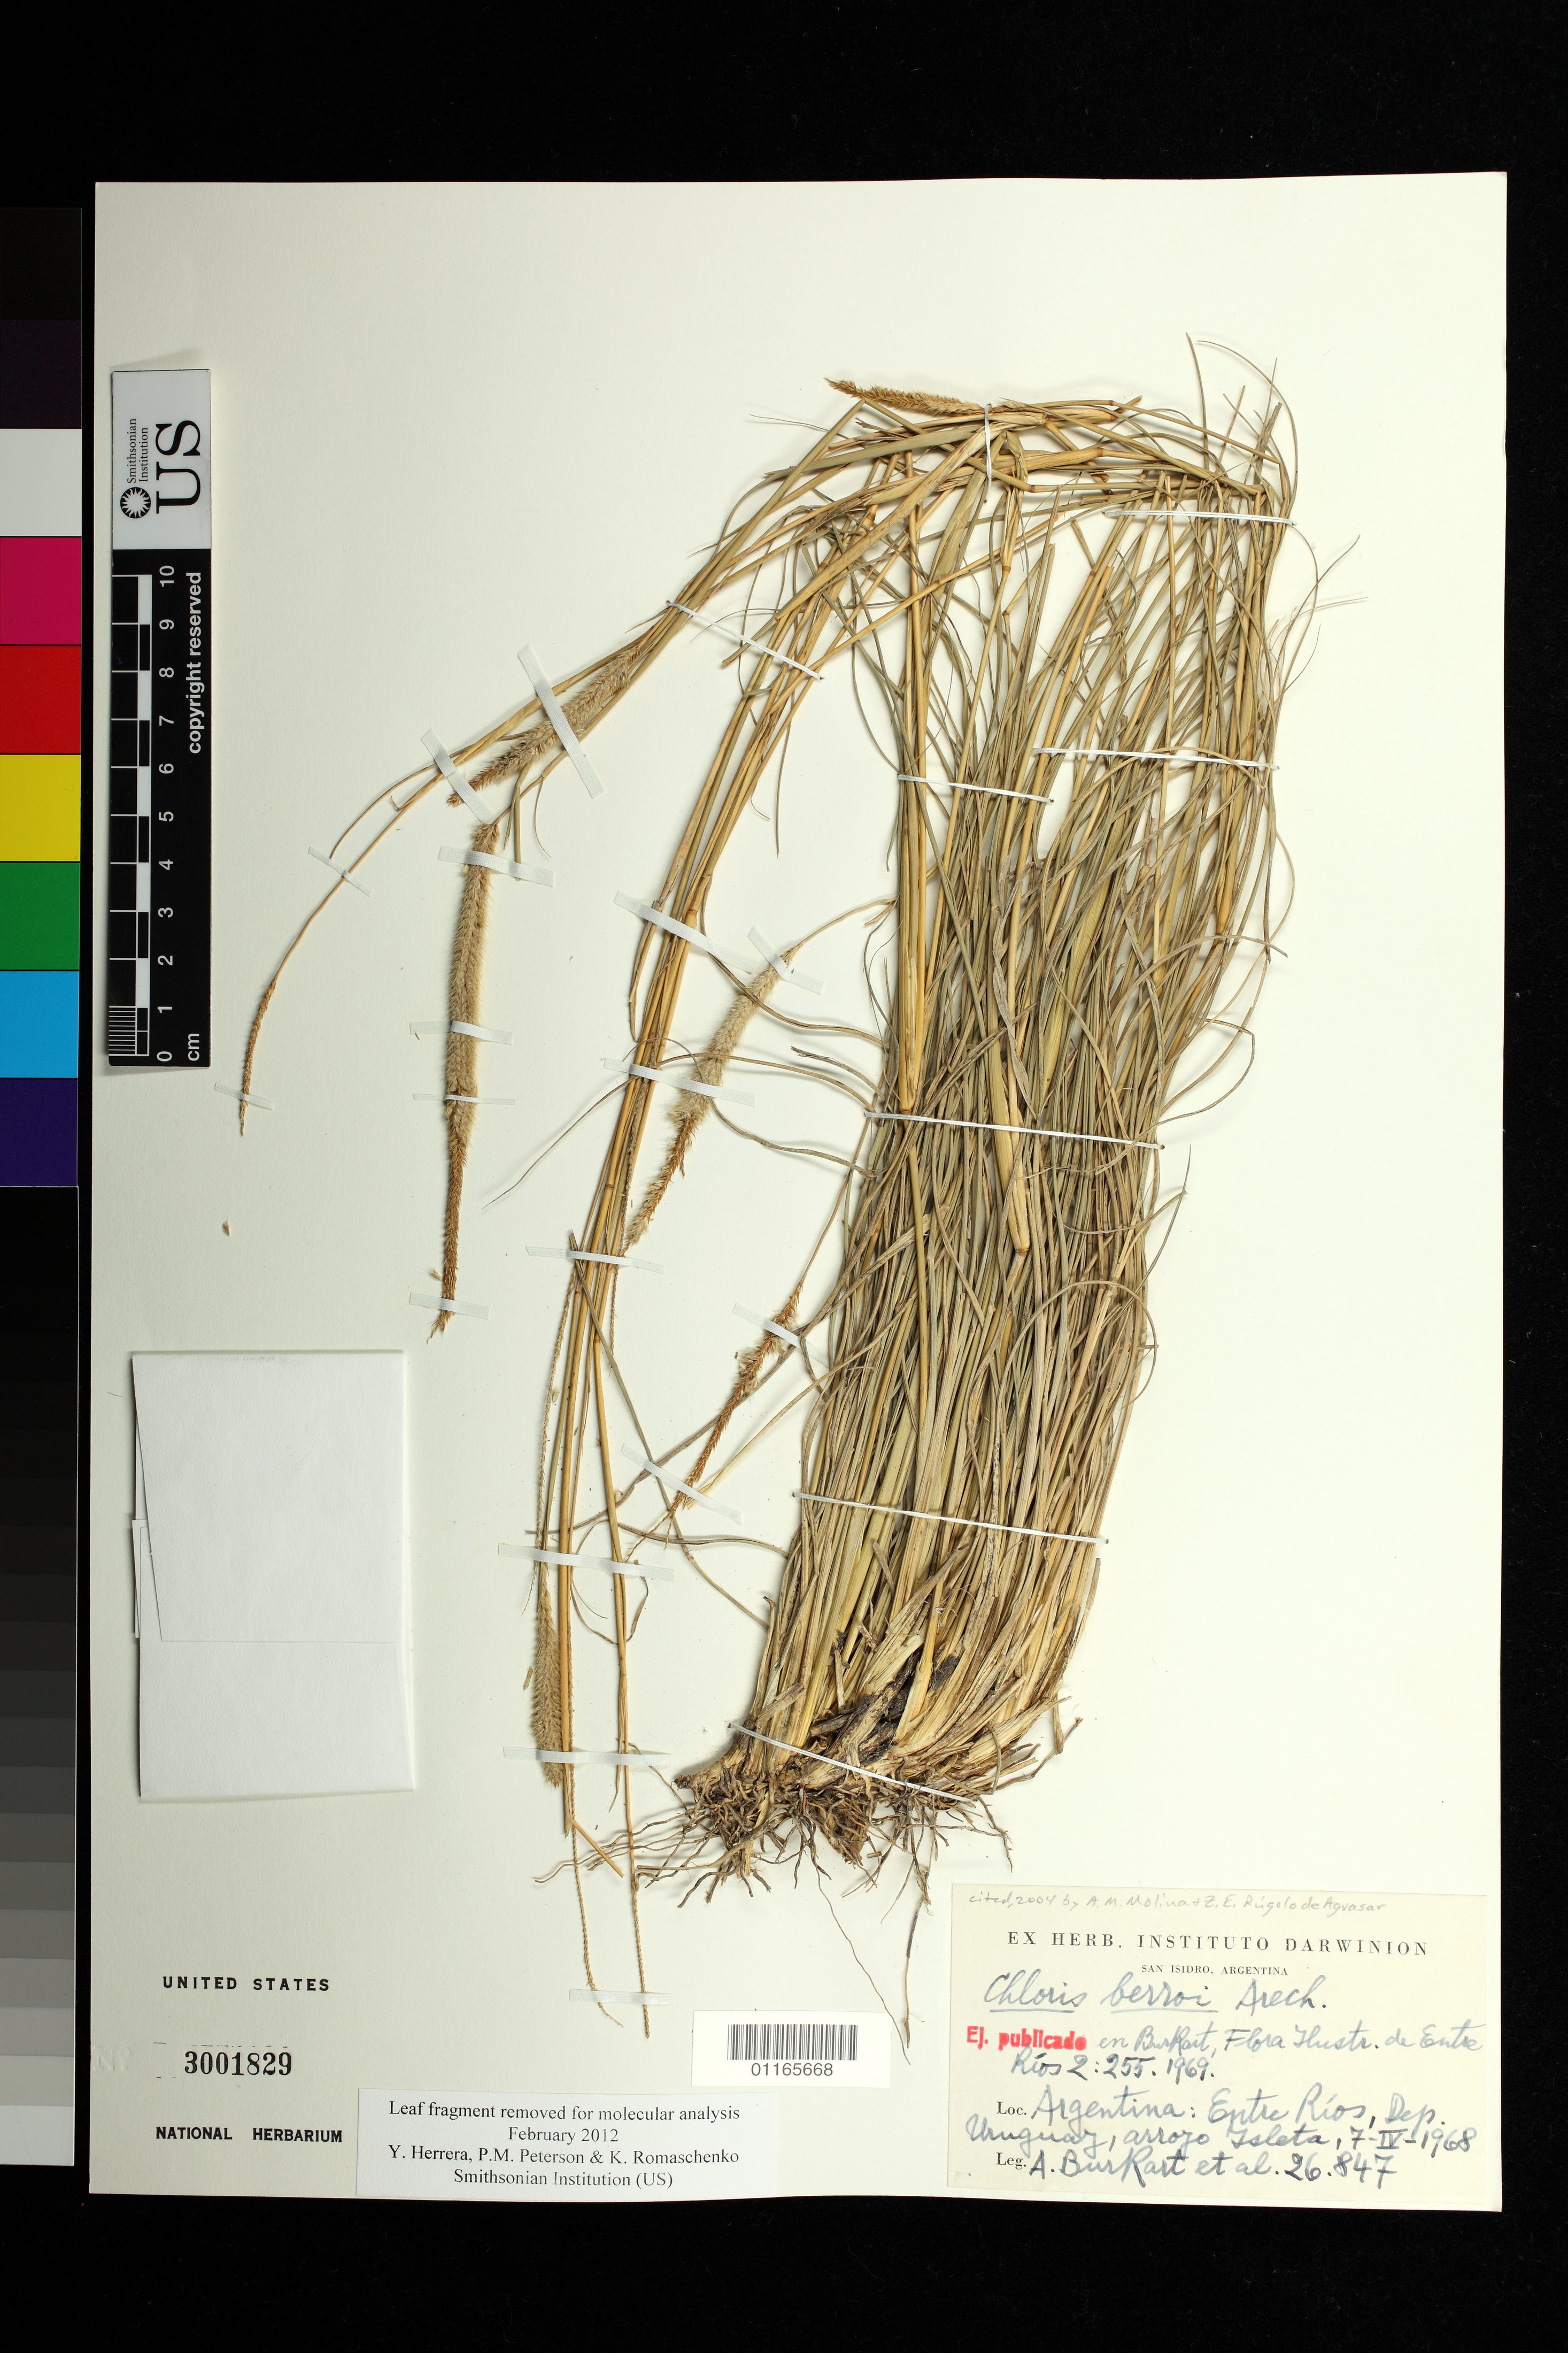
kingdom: Plantae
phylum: Tracheophyta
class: Liliopsida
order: Poales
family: Poaceae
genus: Chloris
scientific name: Chloris berroi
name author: Arechav.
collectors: A. E. Burkart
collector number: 26847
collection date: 1968-04-07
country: Argentina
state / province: Entre Ríos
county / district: Uruguay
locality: Arroyo Isleta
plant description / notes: Leaf fragment removed for molecular analysis February 2012 Y. Herrera, P.M. Peterson & K. Romaschenko Smithsonian Institution (US)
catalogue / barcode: US 3001829